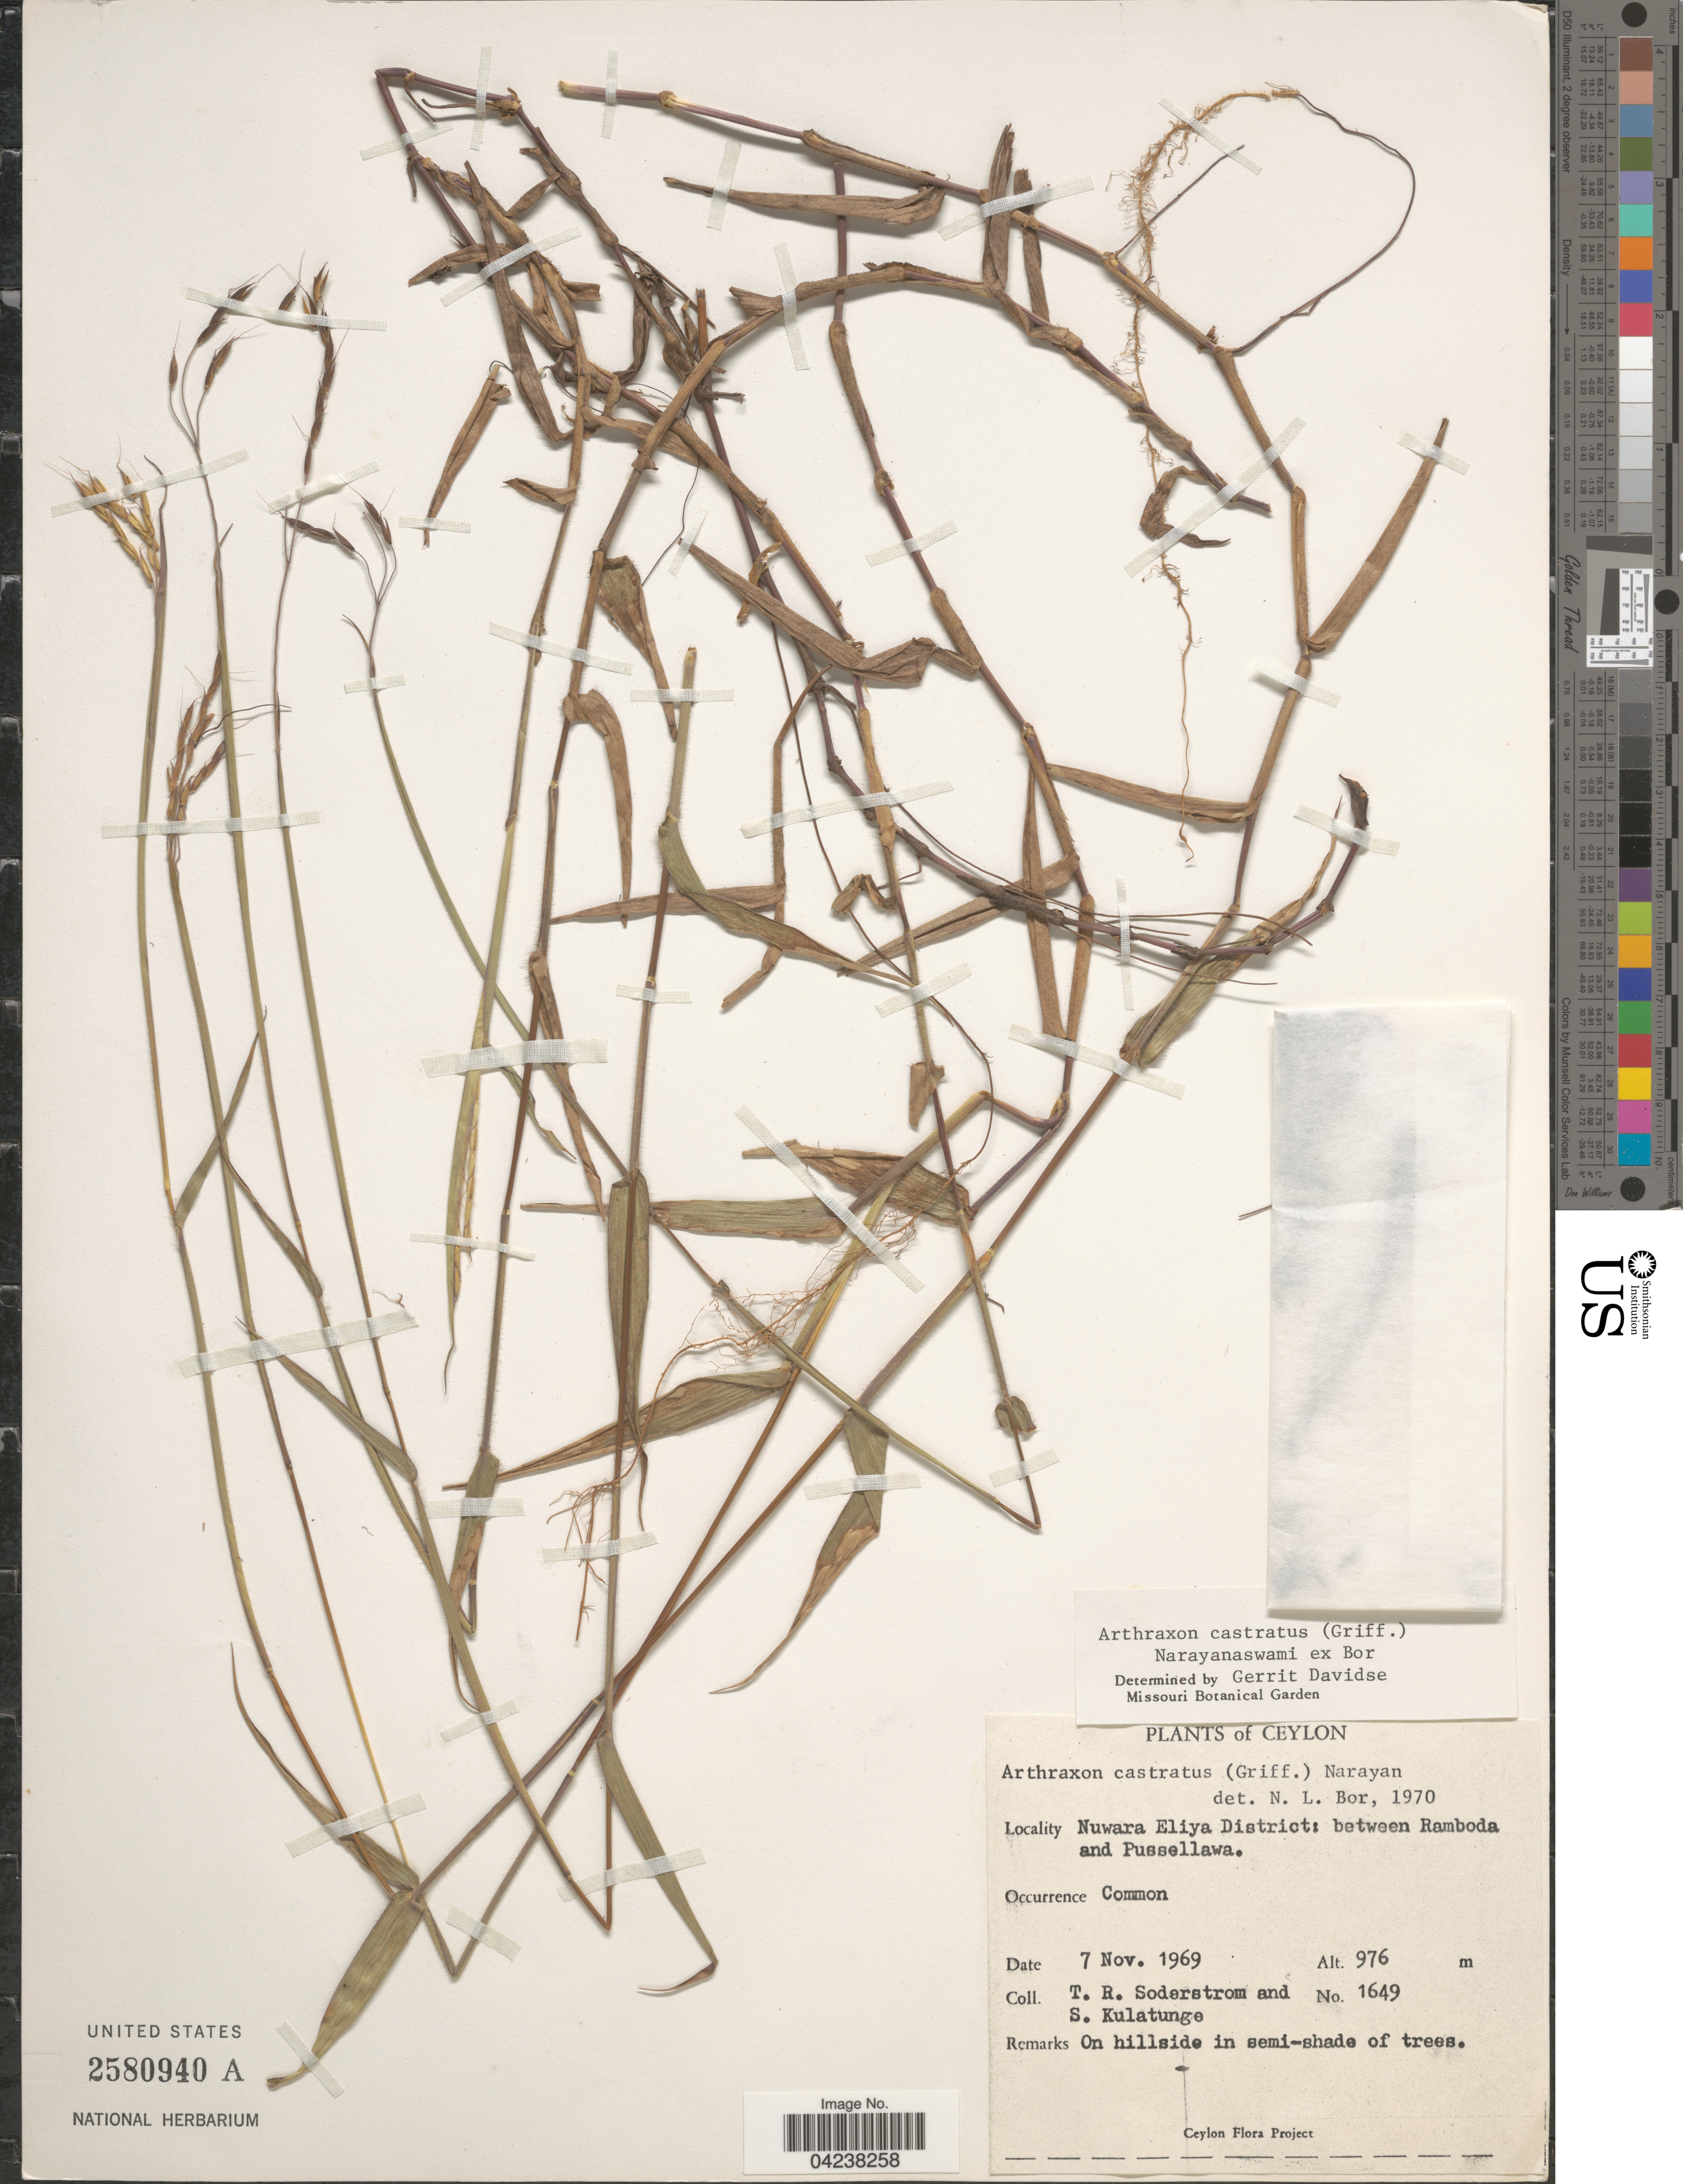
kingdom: Plantae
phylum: Tracheophyta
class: Liliopsida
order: Poales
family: Poaceae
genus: Arthraxon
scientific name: Arthraxon castratus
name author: (Griff.) V. Naray. ex Bor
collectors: T. R. Soderstrom & S. Kulatunge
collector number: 1649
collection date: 1969-11-07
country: Sri Lanka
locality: Ceylon. Nuwara Eliya District: between Ramboda and Pussellawa.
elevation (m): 976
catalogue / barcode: US 2580940A